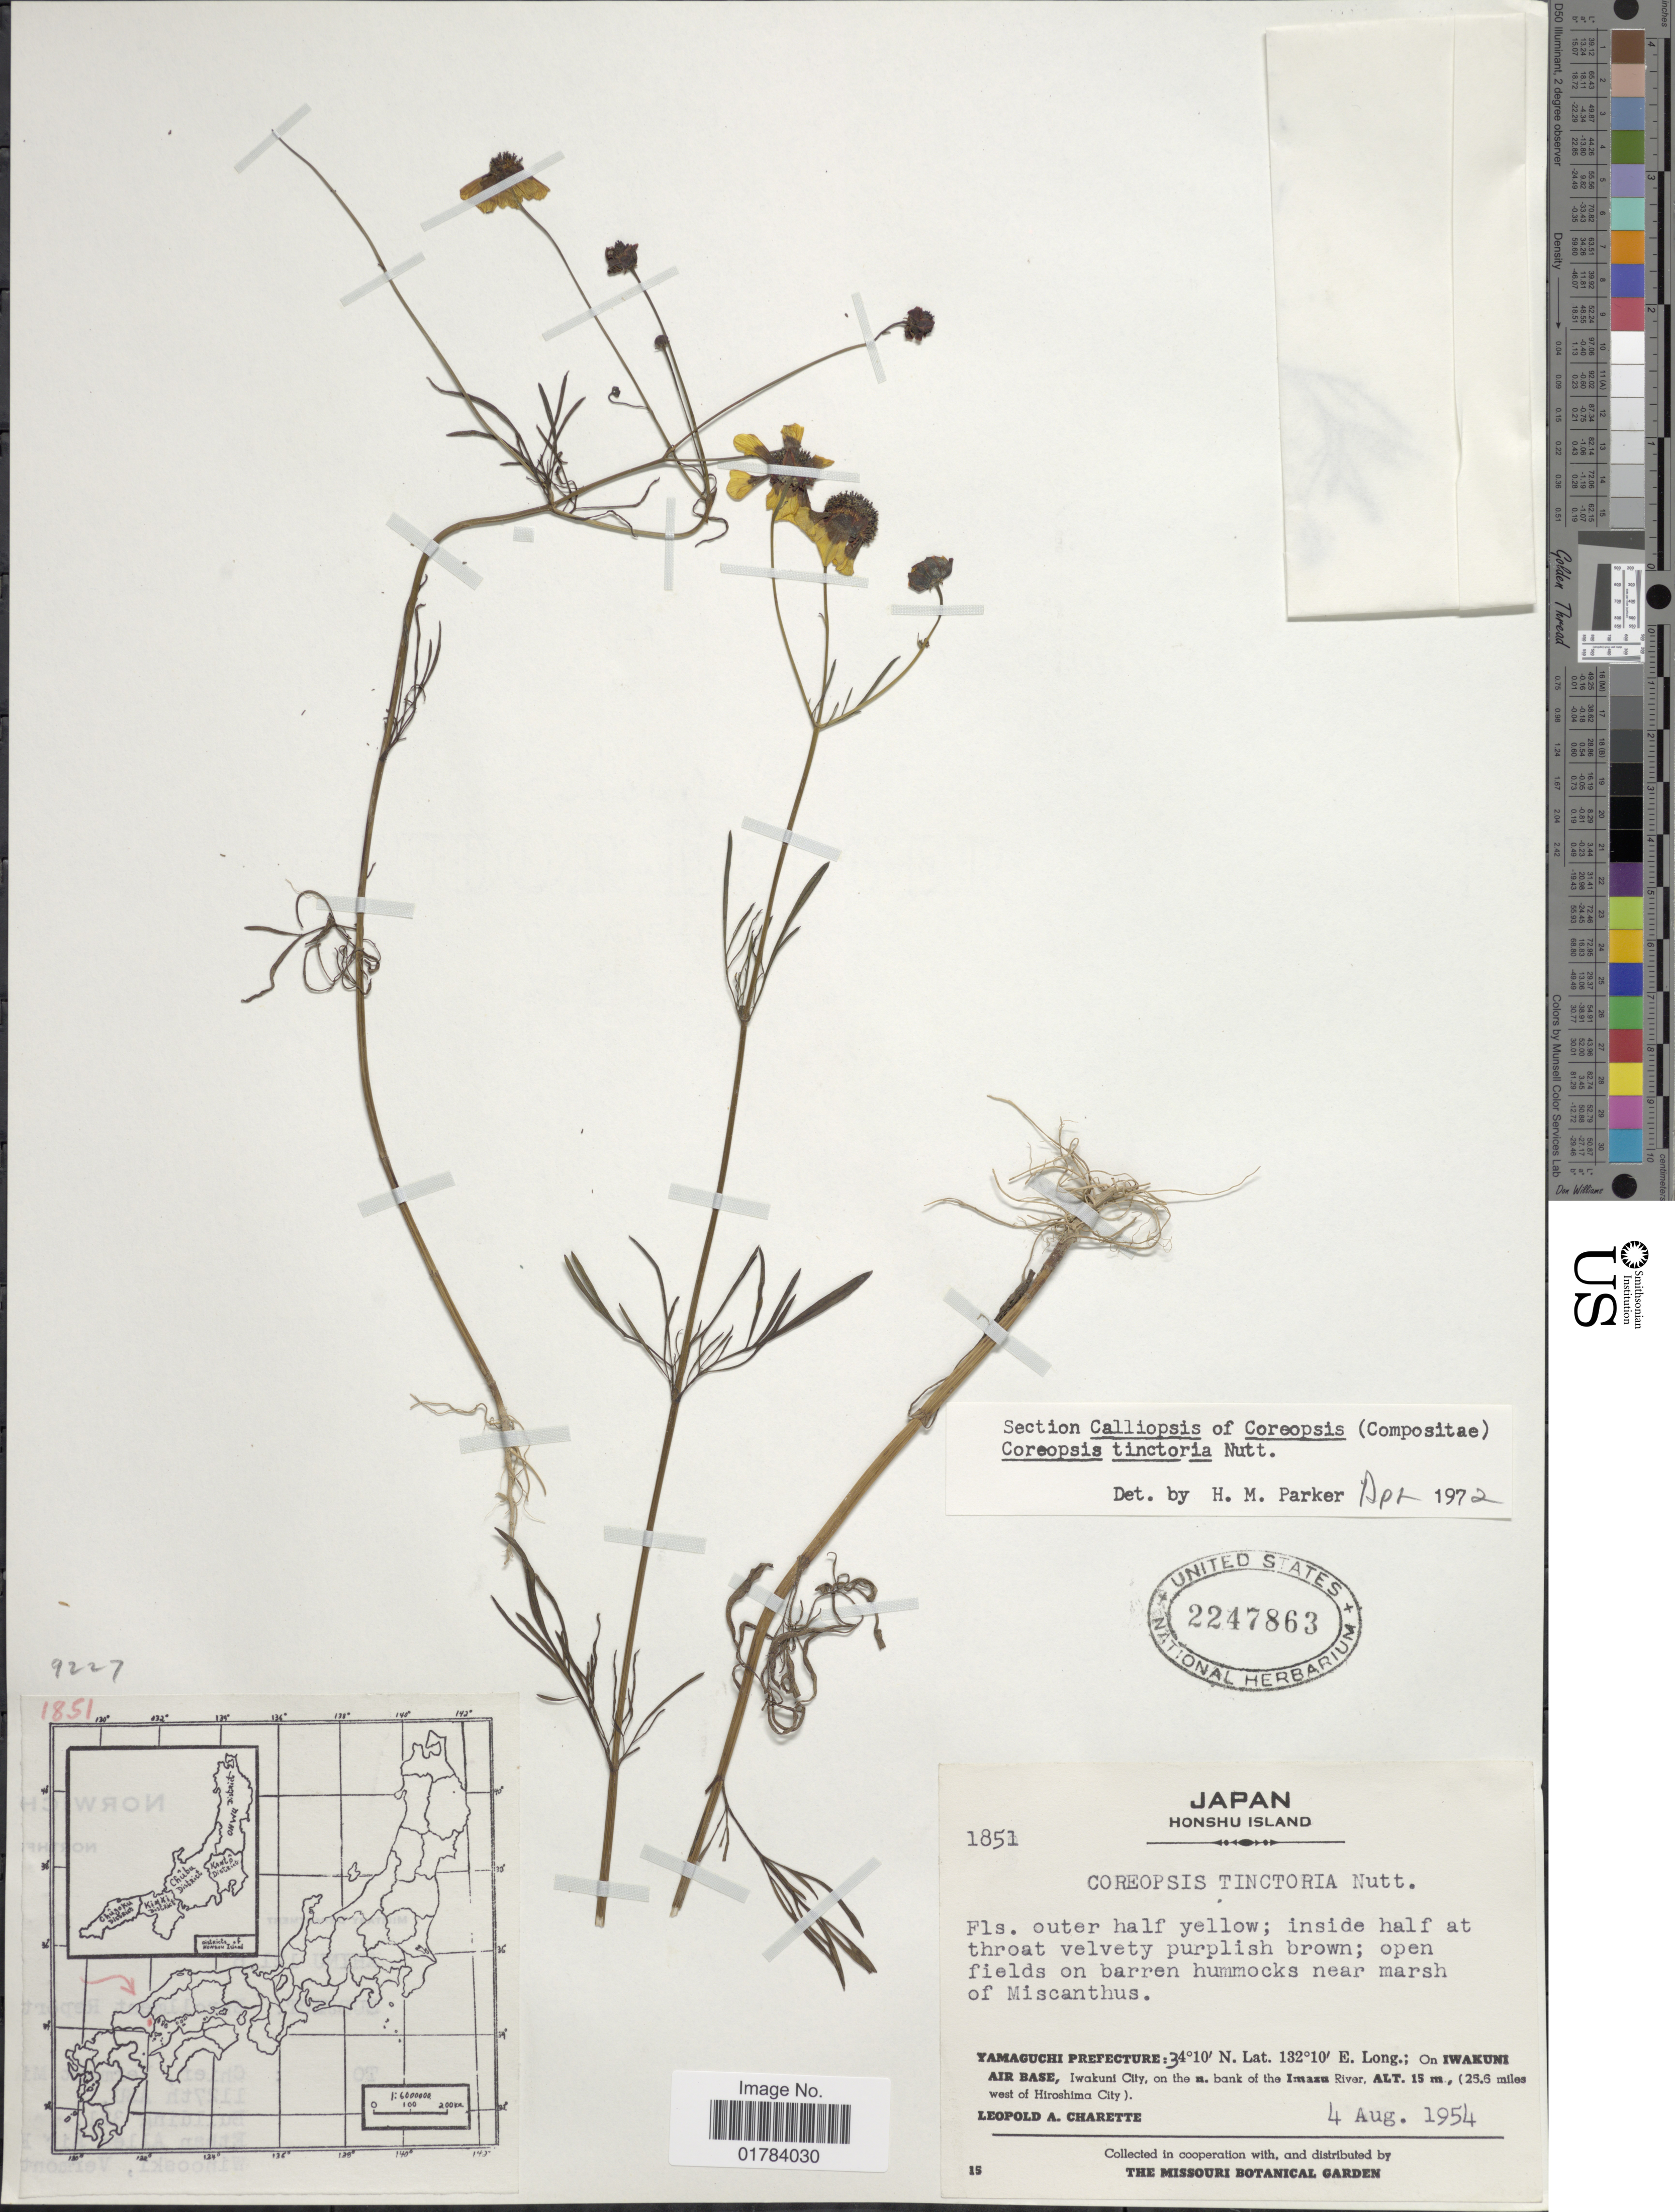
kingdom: Plantae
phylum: Tracheophyta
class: Magnoliopsida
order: Asterales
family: Asteraceae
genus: Coreopsis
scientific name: Coreopsis tinctoria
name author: Nutt.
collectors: L. A. Charette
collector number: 1851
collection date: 1954-08-04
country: Japan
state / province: Yamaguti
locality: Honshu Island, Yamaguchi Prefecture; on Iwakuni Air Base, Iwakuni City, on the n. bank of the Imazu River, (25.6 miles west of Hiroshima City)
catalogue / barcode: US 2247863